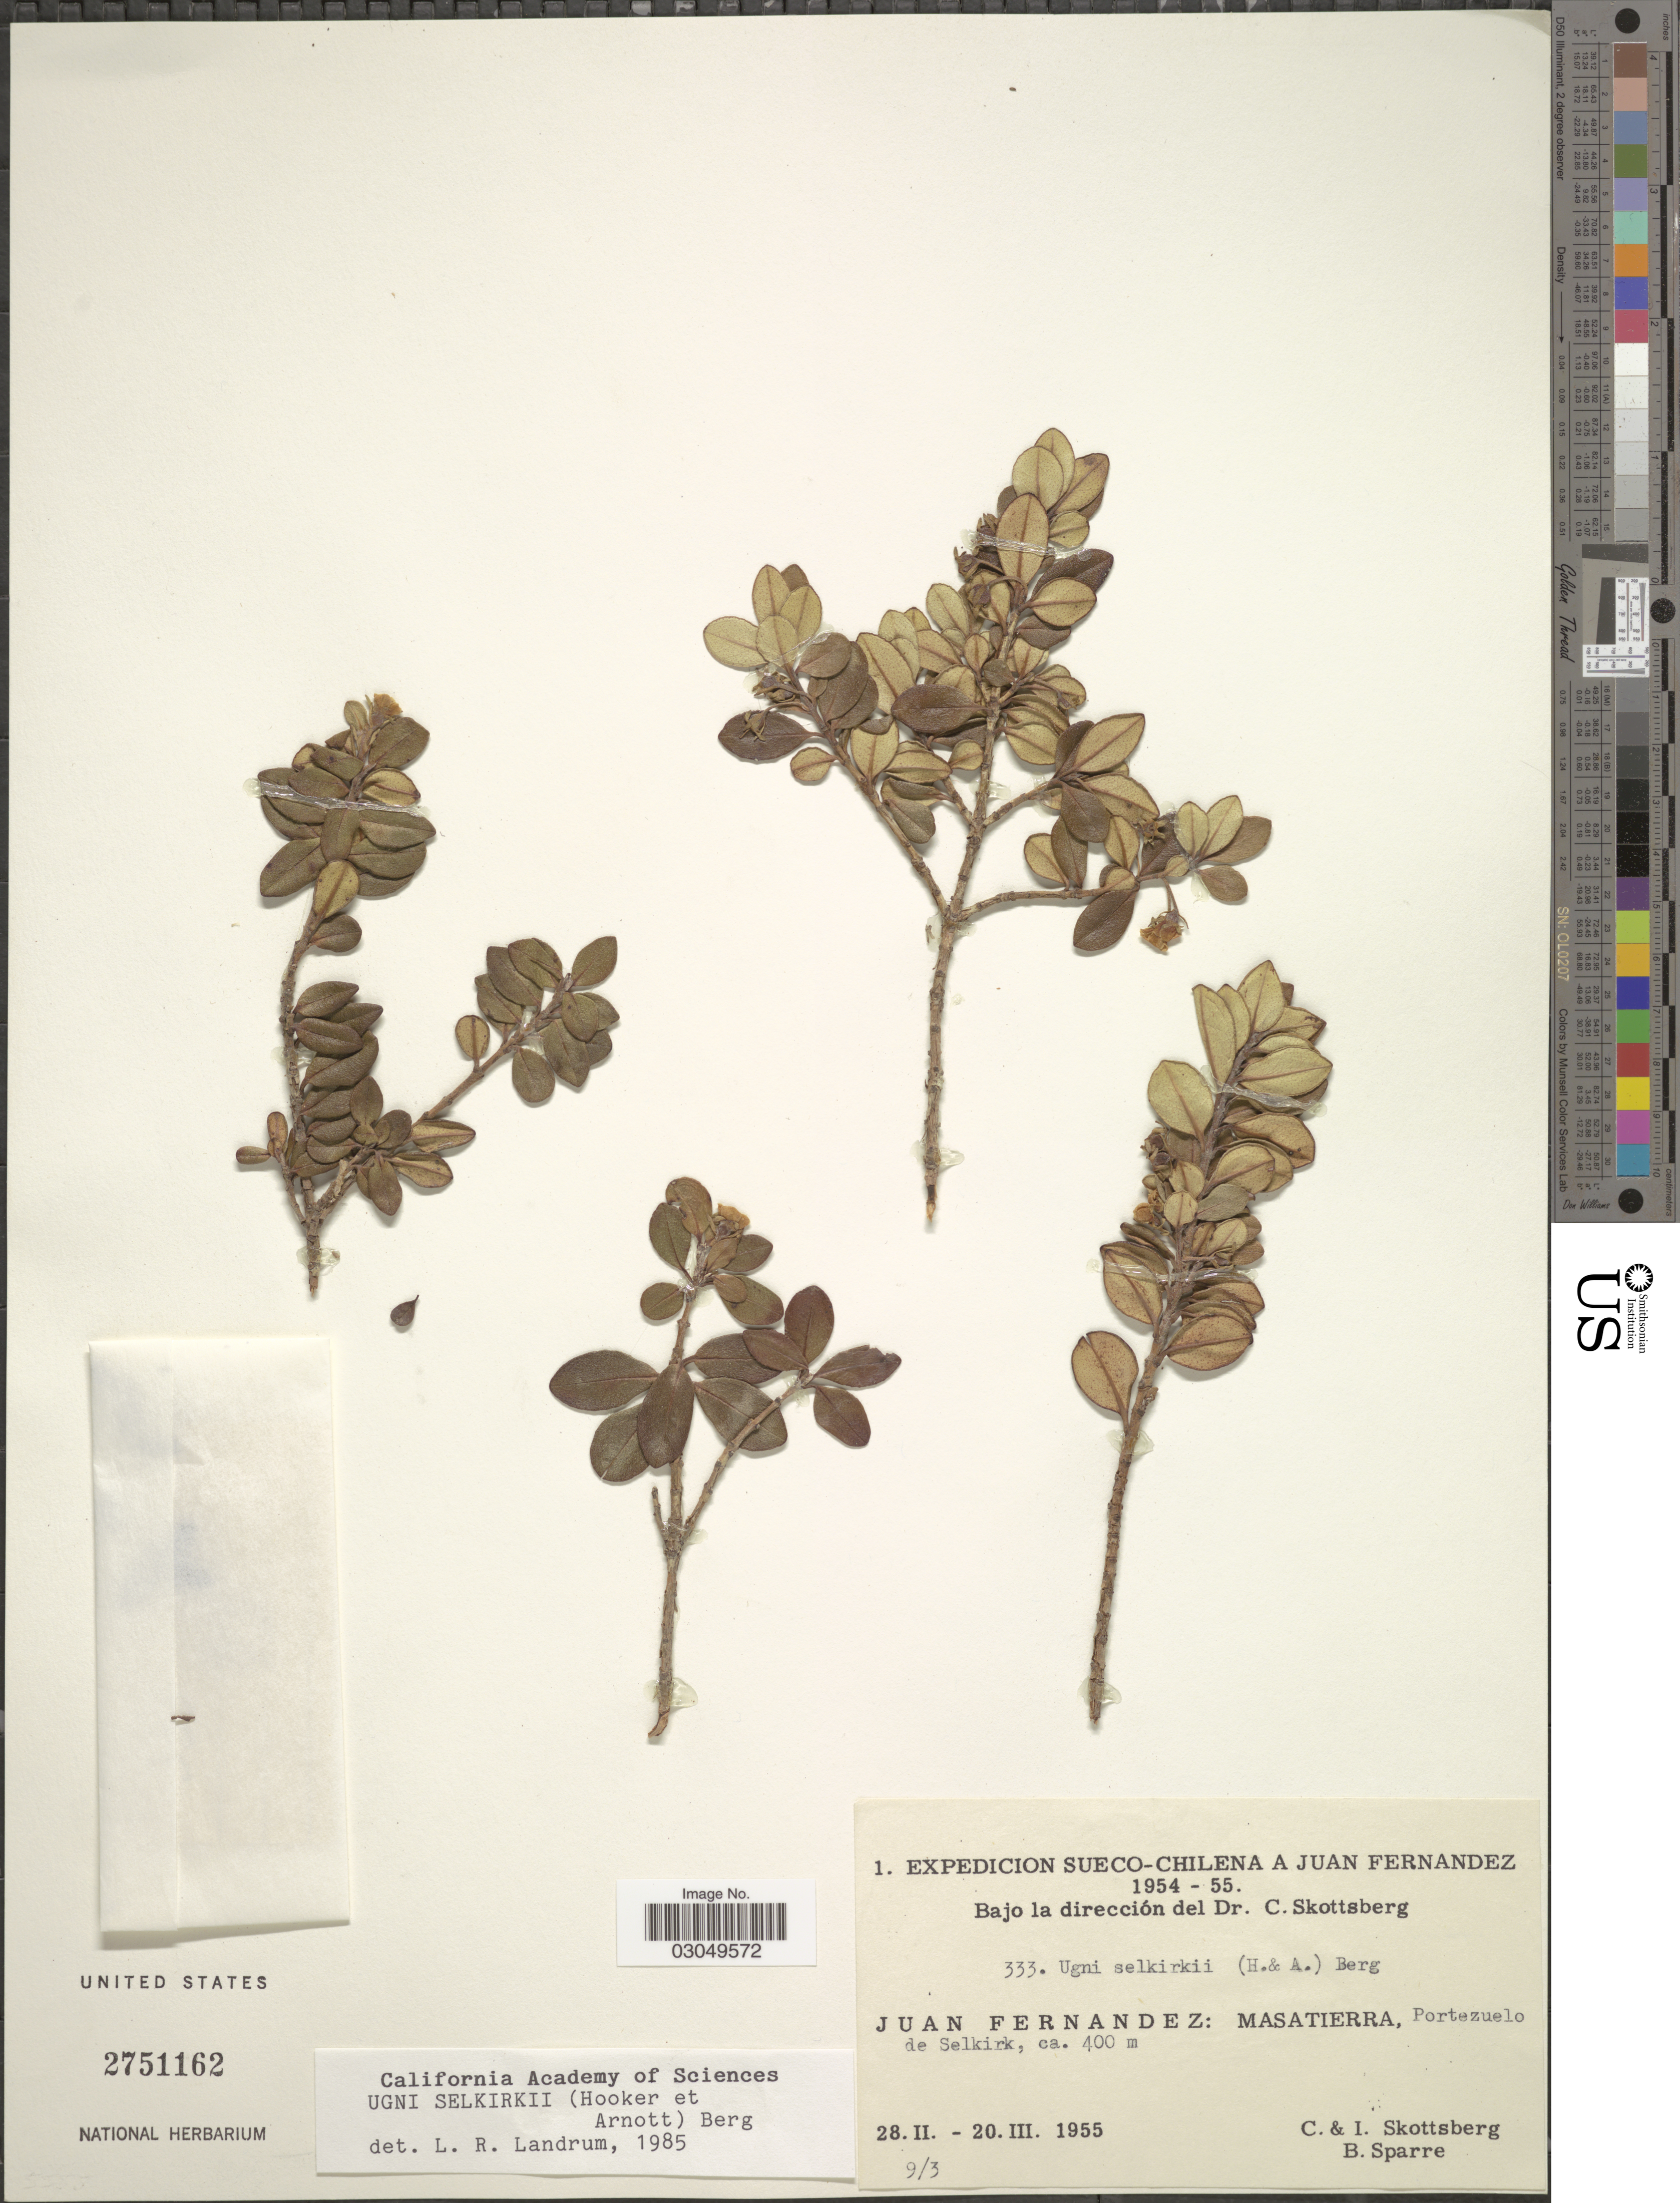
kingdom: Plantae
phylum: Tracheophyta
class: Magnoliopsida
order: Myrtales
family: Myrtaceae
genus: Ugni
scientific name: Ugni selkirkii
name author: (Hook. & Arn.) O. Berg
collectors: C. Skottsberg, I. Skottsberg & B. Sparre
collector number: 333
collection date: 1955-03-09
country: Chile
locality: Juan Fernandez: Masatierra, Portezuelo de Selkirk.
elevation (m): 400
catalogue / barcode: US 2751162